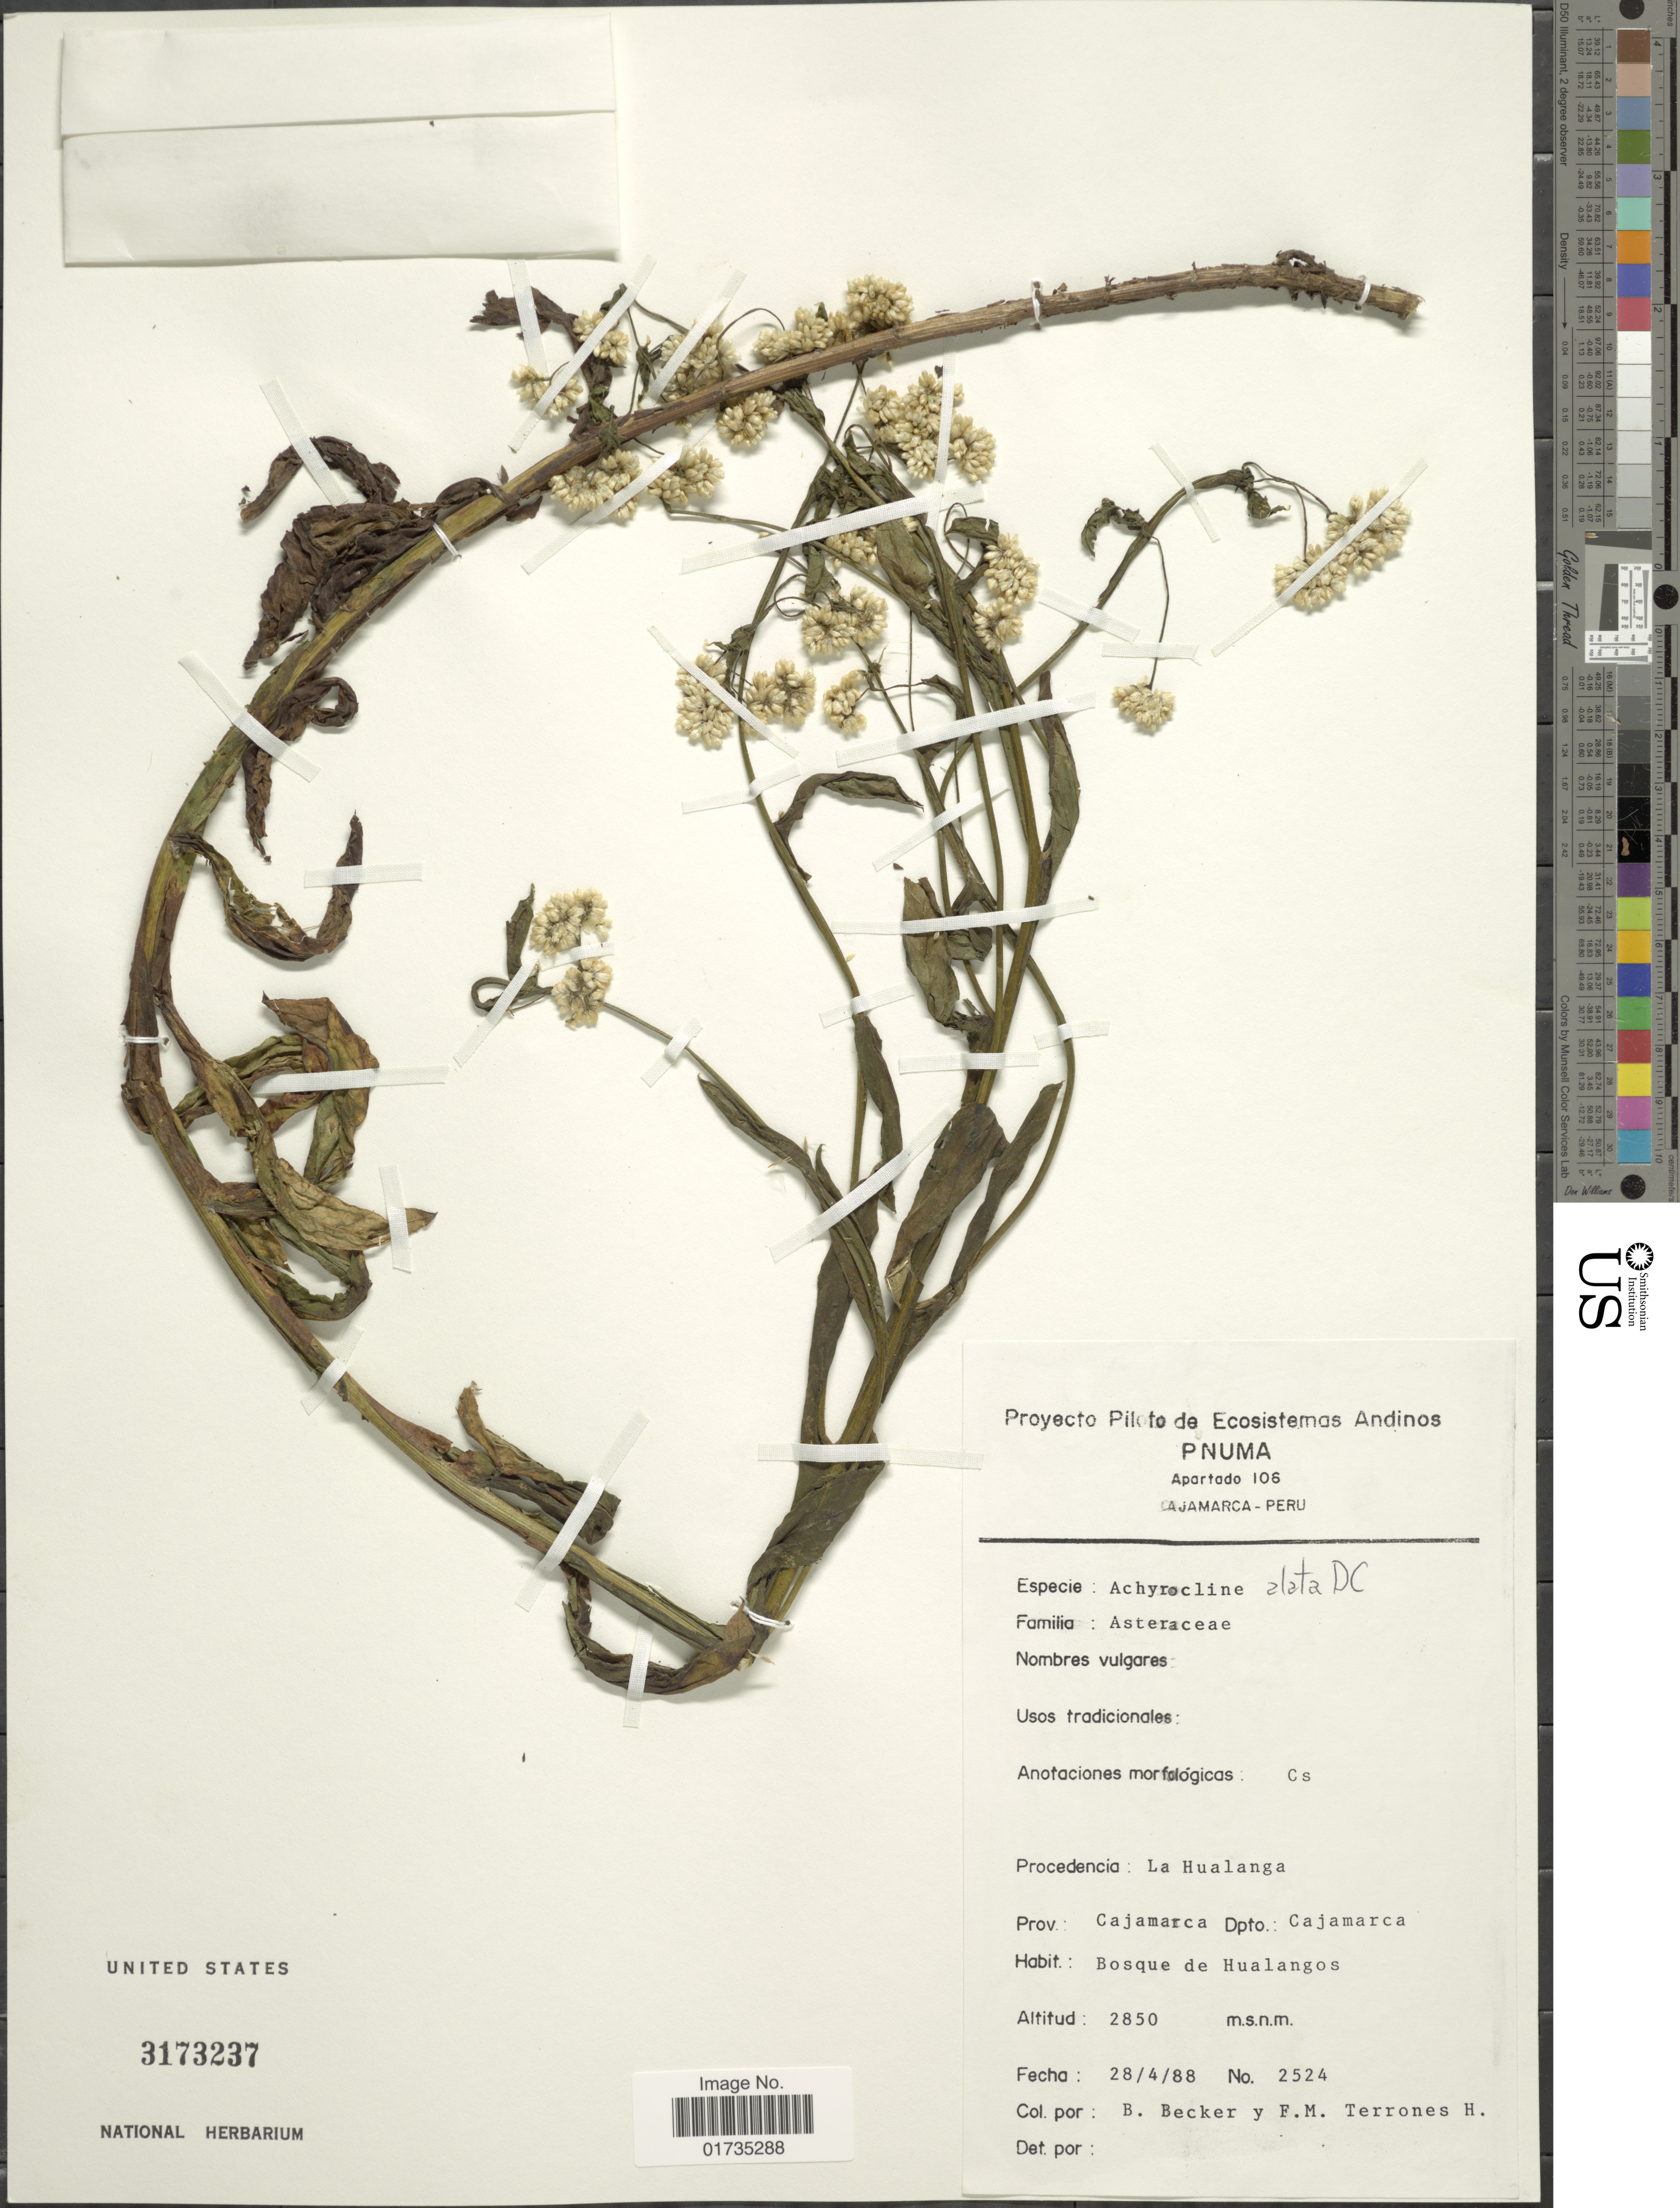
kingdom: Plantae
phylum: Tracheophyta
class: Magnoliopsida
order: Asterales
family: Asteraceae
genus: Achyrocline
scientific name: Achyrocline alata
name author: (Kunth) DC.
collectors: B. Becker & F. M. Terrones H.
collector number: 2524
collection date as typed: Transcribed d/m/y: 28/4/88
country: Peru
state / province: Cajamarca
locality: Procedencia: La Hualanga. Prov.: Cajamarca. Dpto.: Cajamarca. Bosque de Hualangos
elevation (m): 2850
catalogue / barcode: US 3173237